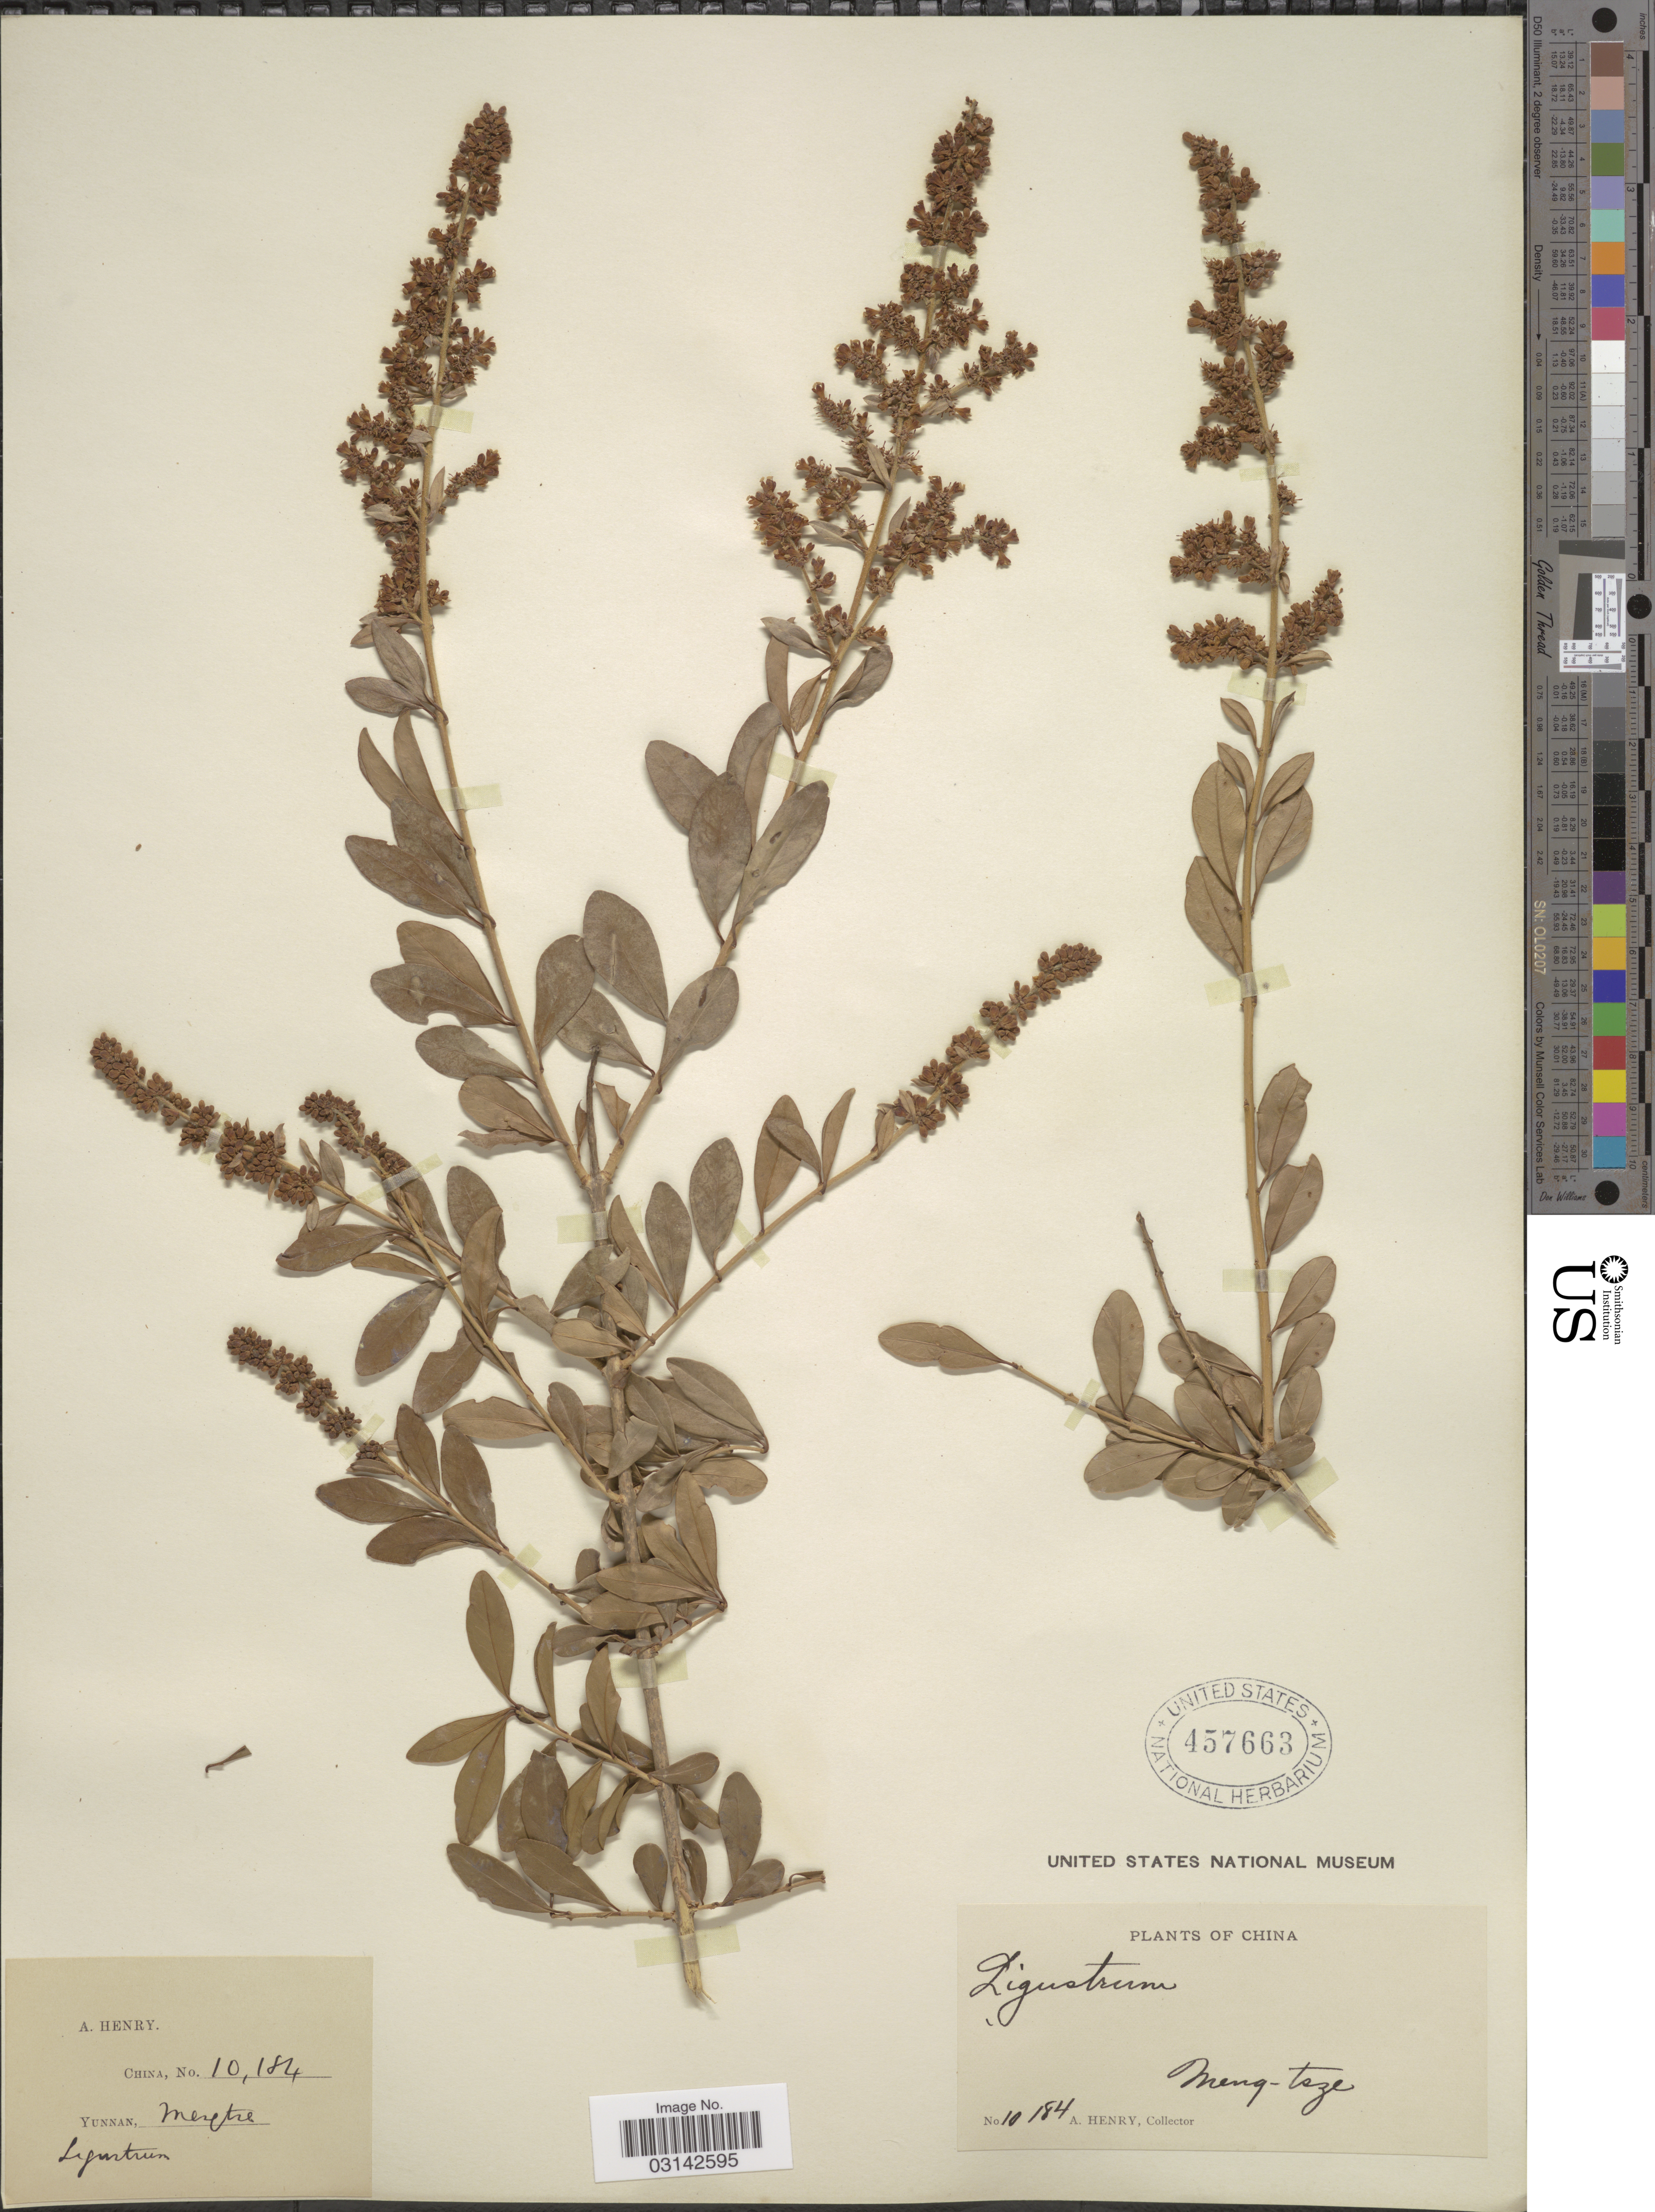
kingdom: Plantae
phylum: Tracheophyta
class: Magnoliopsida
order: Lamiales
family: Oleaceae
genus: Ligustrum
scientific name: Ligustrum sp.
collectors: A. Henry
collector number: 10184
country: China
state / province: Yunnan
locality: Meng-tsze.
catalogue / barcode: US 457663